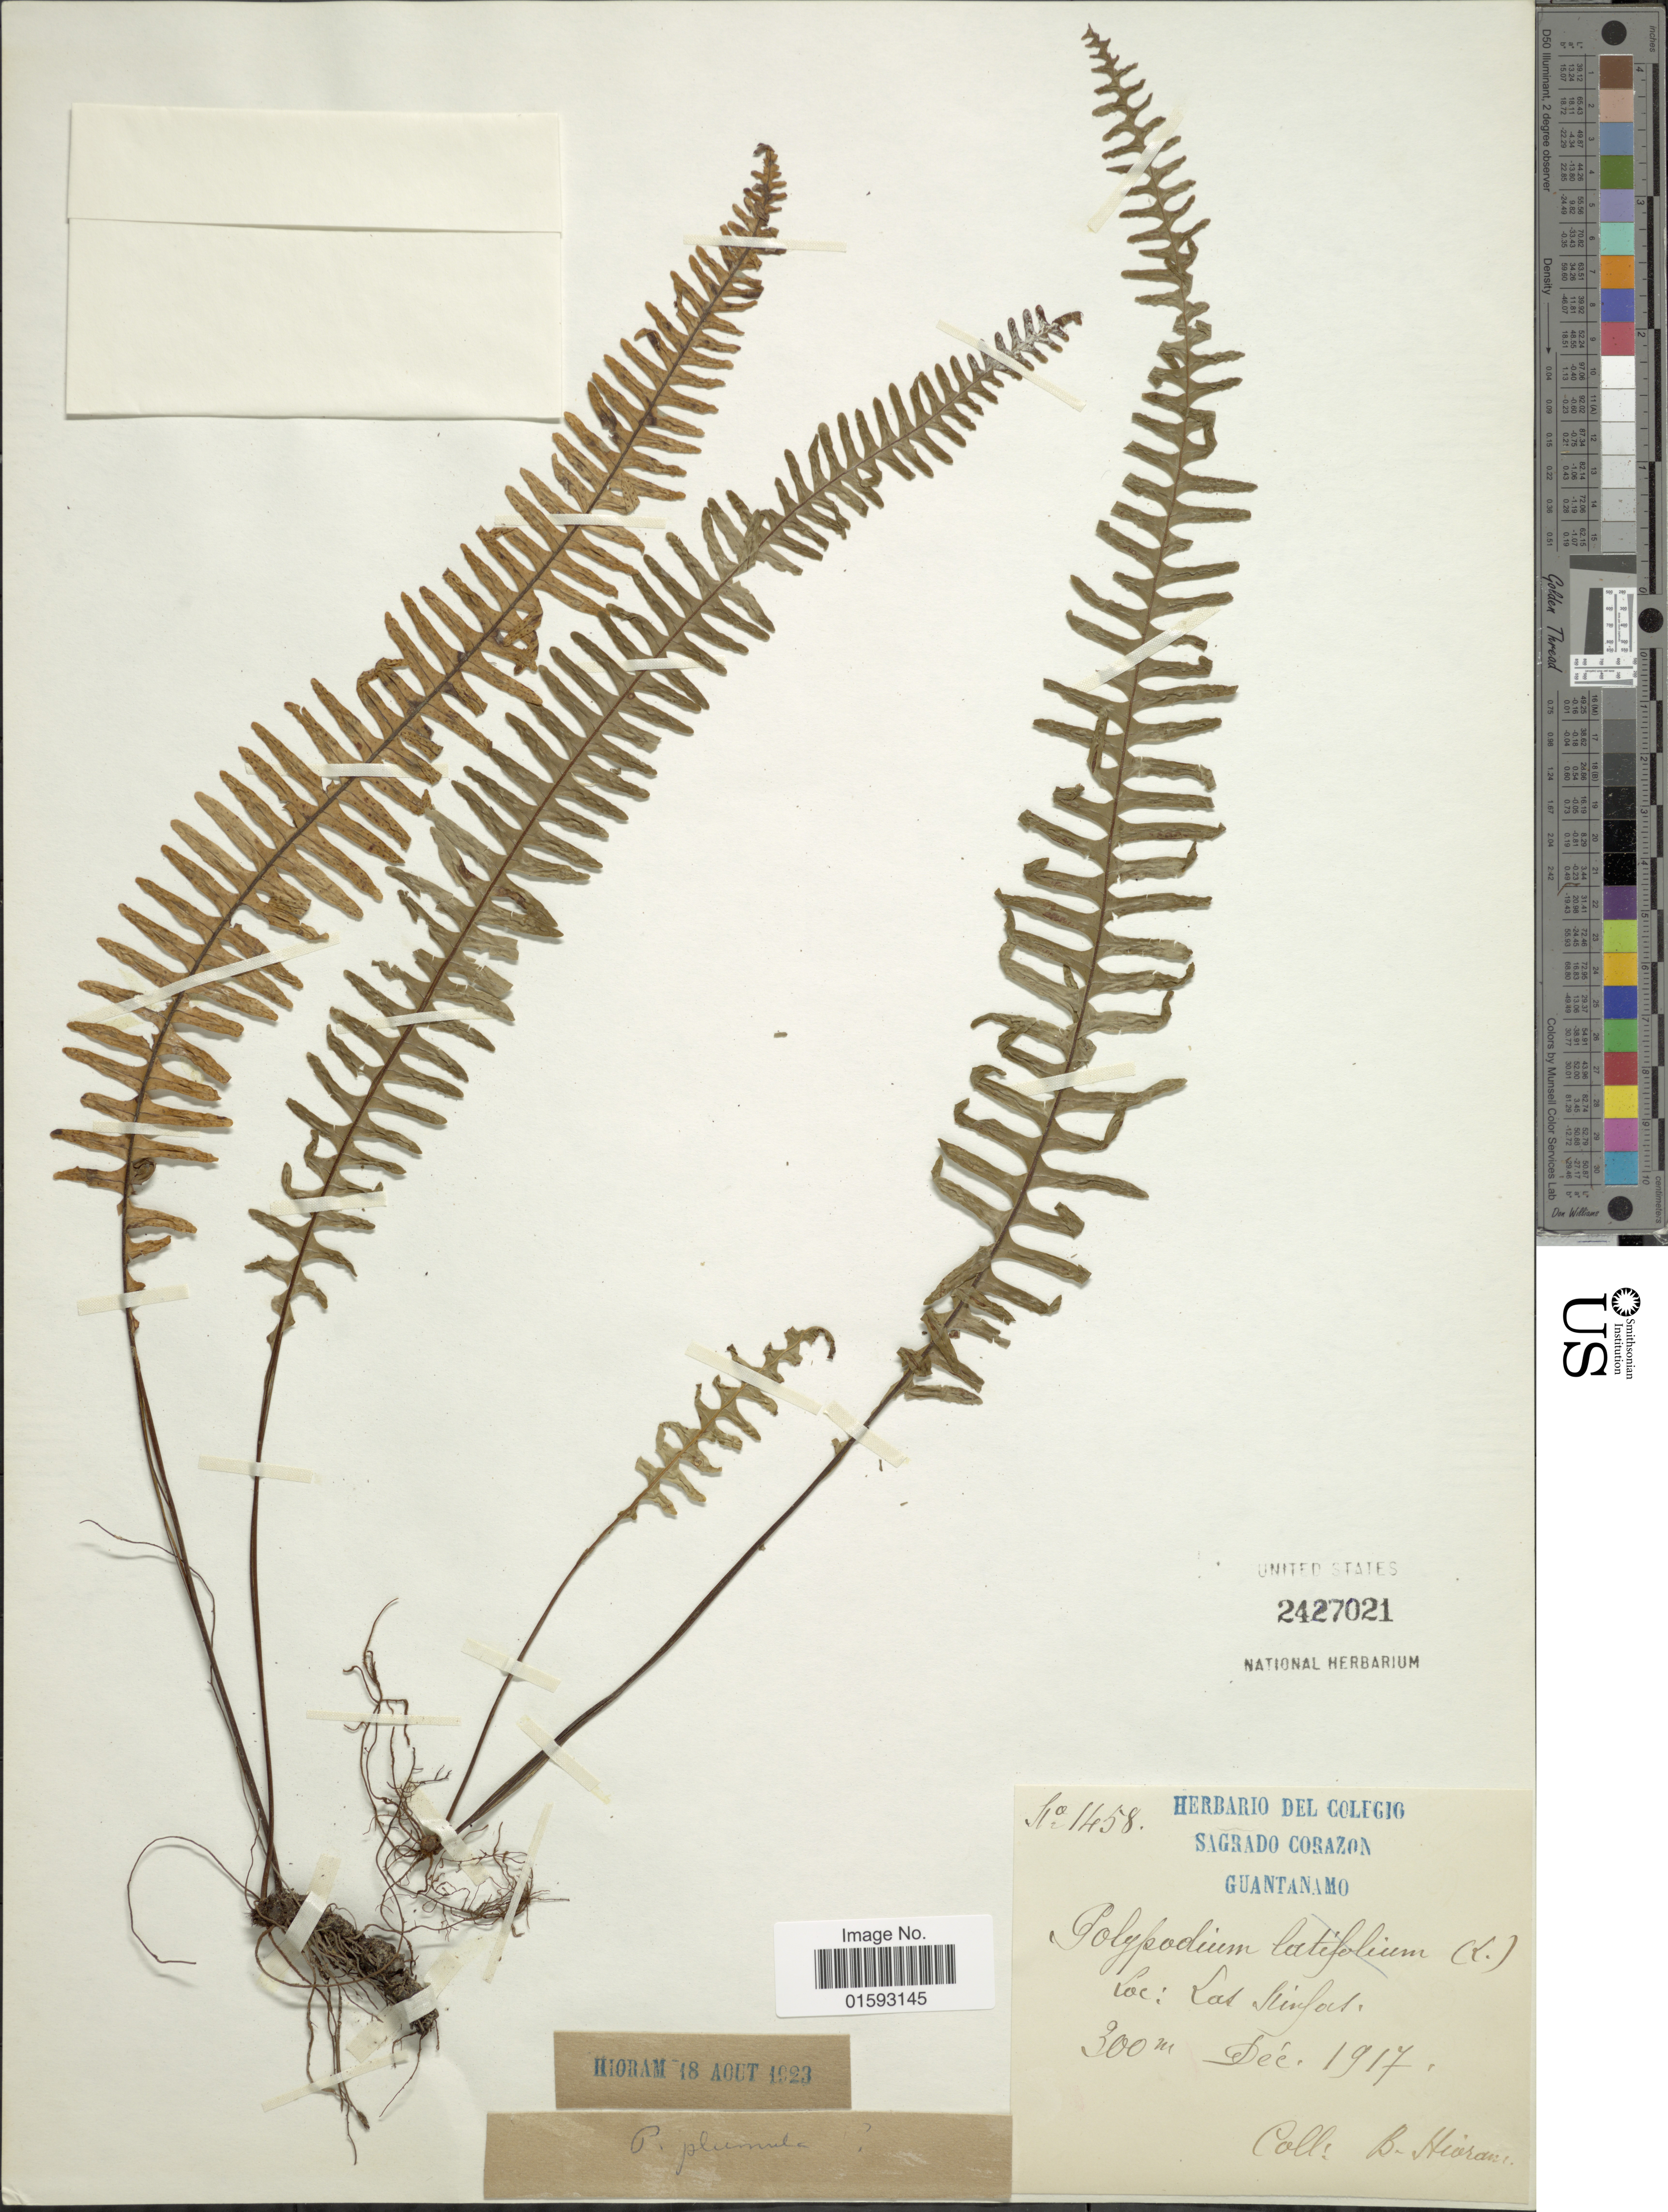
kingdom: Plantae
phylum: Tracheophyta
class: Polypodiopsida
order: Polypodiales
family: Polypodiaceae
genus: Pecluma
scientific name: Pecluma camptophyllaria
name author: (Fée) M.G. Price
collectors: Bro. Hioram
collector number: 1458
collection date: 1917-12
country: Cuba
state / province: Guantánamo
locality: Las Sinford [interpreted]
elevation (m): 300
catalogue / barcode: US 2427021